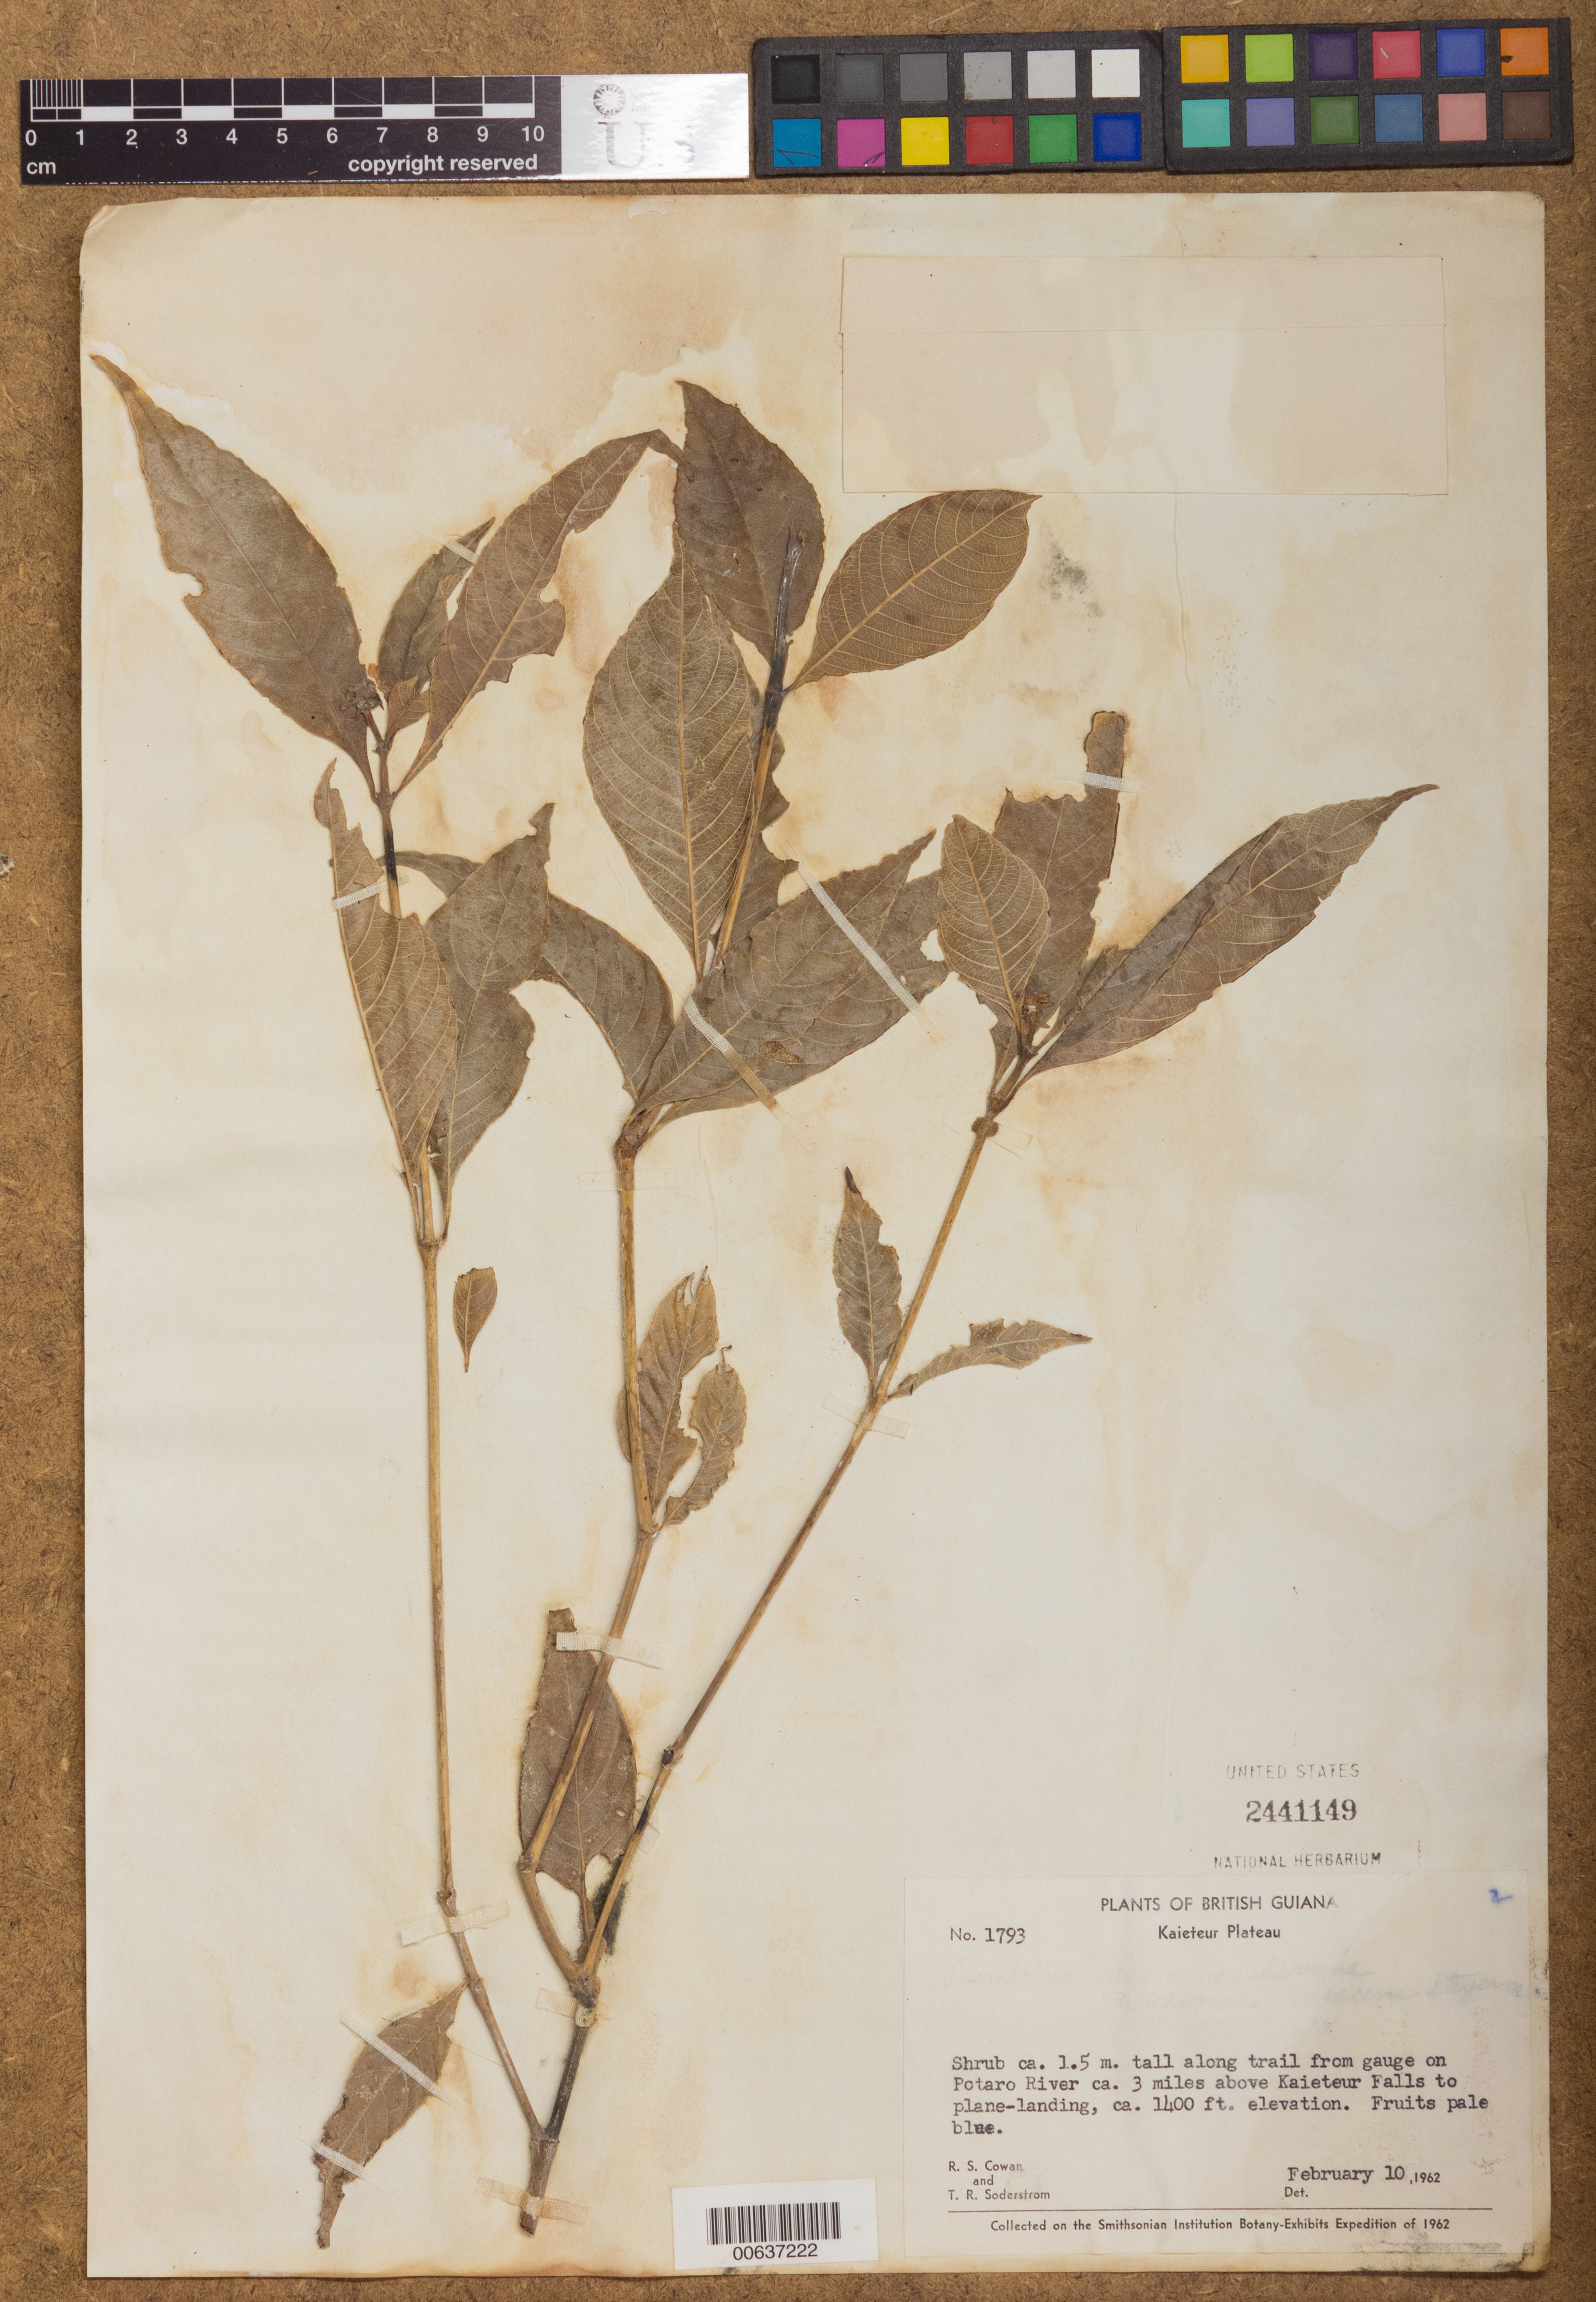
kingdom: Plantae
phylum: Tracheophyta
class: Magnoliopsida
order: Gentianales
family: Rubiaceae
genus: Psychotria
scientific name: Psychotria hoffmannseggiana var. hoffmanneseggiana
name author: (Willd. ex Roem. & Schult.) Müll. Arg.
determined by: Steyermark, Julian A., (VEN)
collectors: R. S. Cowan & T. R. Soderstrom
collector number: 1793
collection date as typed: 10-Feb-62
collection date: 1962-02-10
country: Guyana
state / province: Potaro-Siparuni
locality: Kaieteur Plateau, Potaro R., 3 mi. above Kaieteur Falls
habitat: Along trail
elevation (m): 427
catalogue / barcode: US 2441149